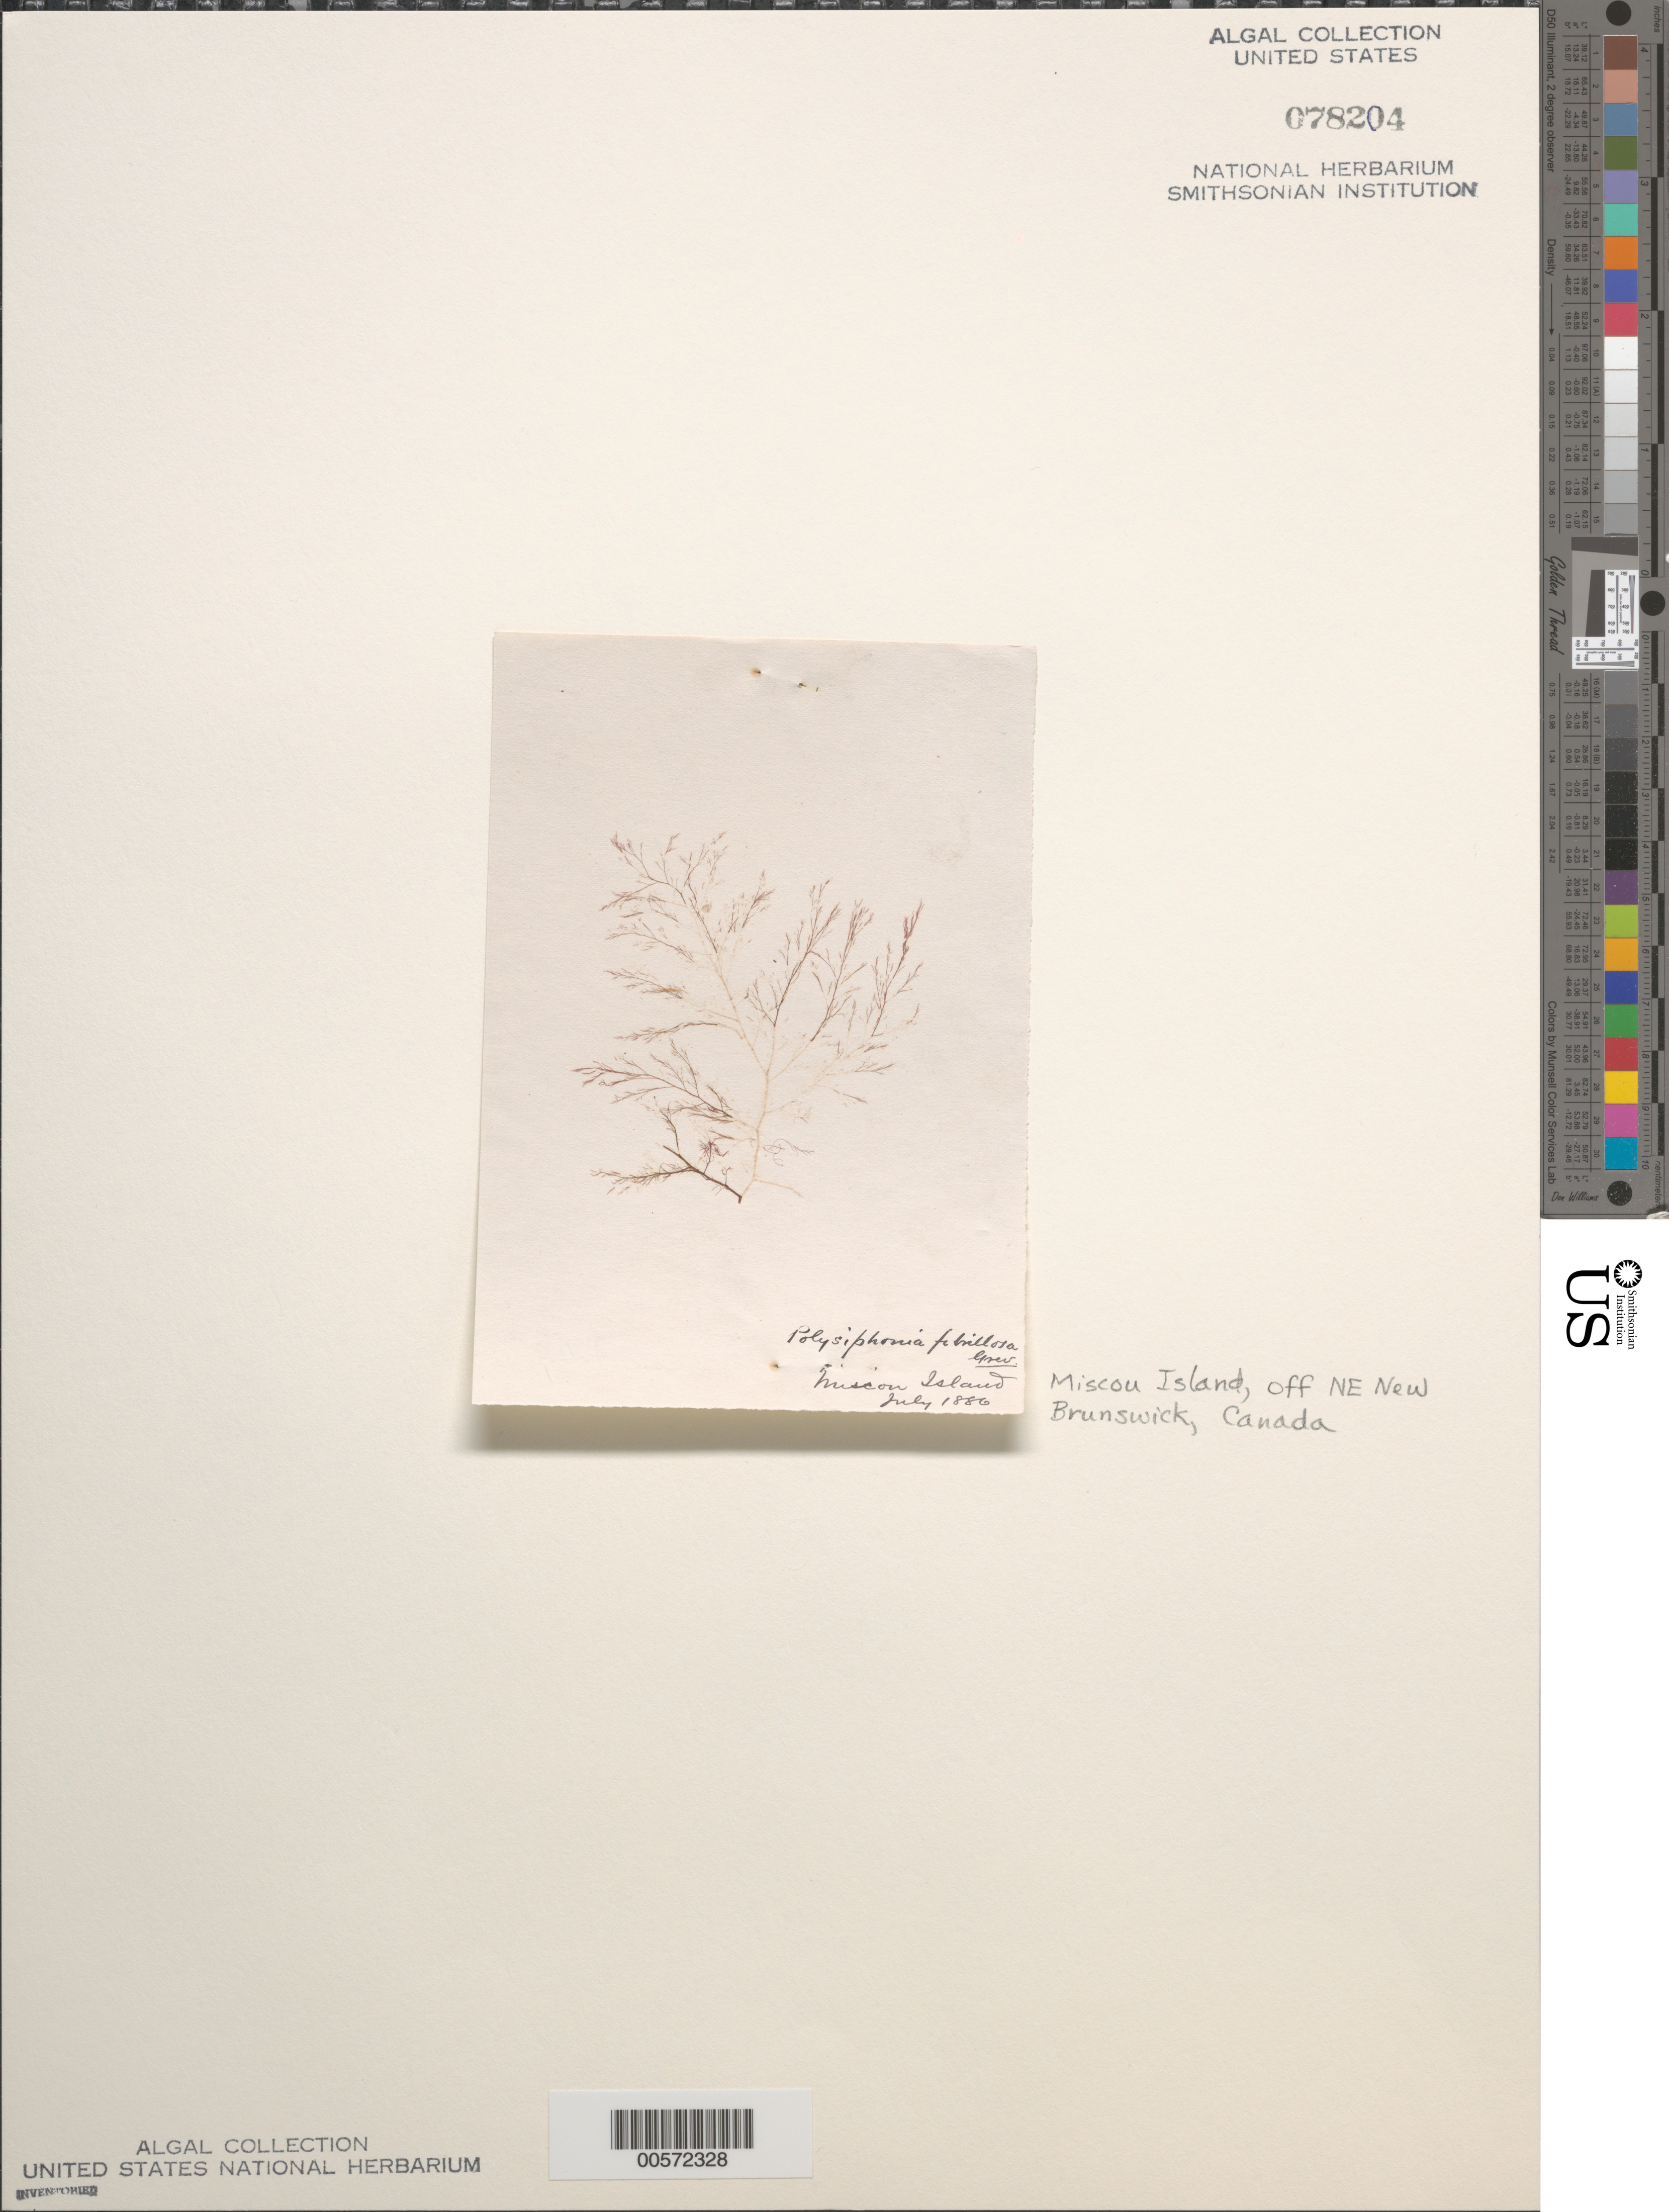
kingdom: Plantae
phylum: Rhodophyta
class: Florideophyceae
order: Ceramiales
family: Rhodomelaceae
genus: Leptosiphonia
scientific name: Leptosiphonia fibrillosa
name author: (C. Agardh) Savoie & G.W. Saunders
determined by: Algae name updating Project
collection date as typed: Jul 1886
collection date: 1886-07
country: Canada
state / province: New Brunswick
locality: Miscou island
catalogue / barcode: US 78204